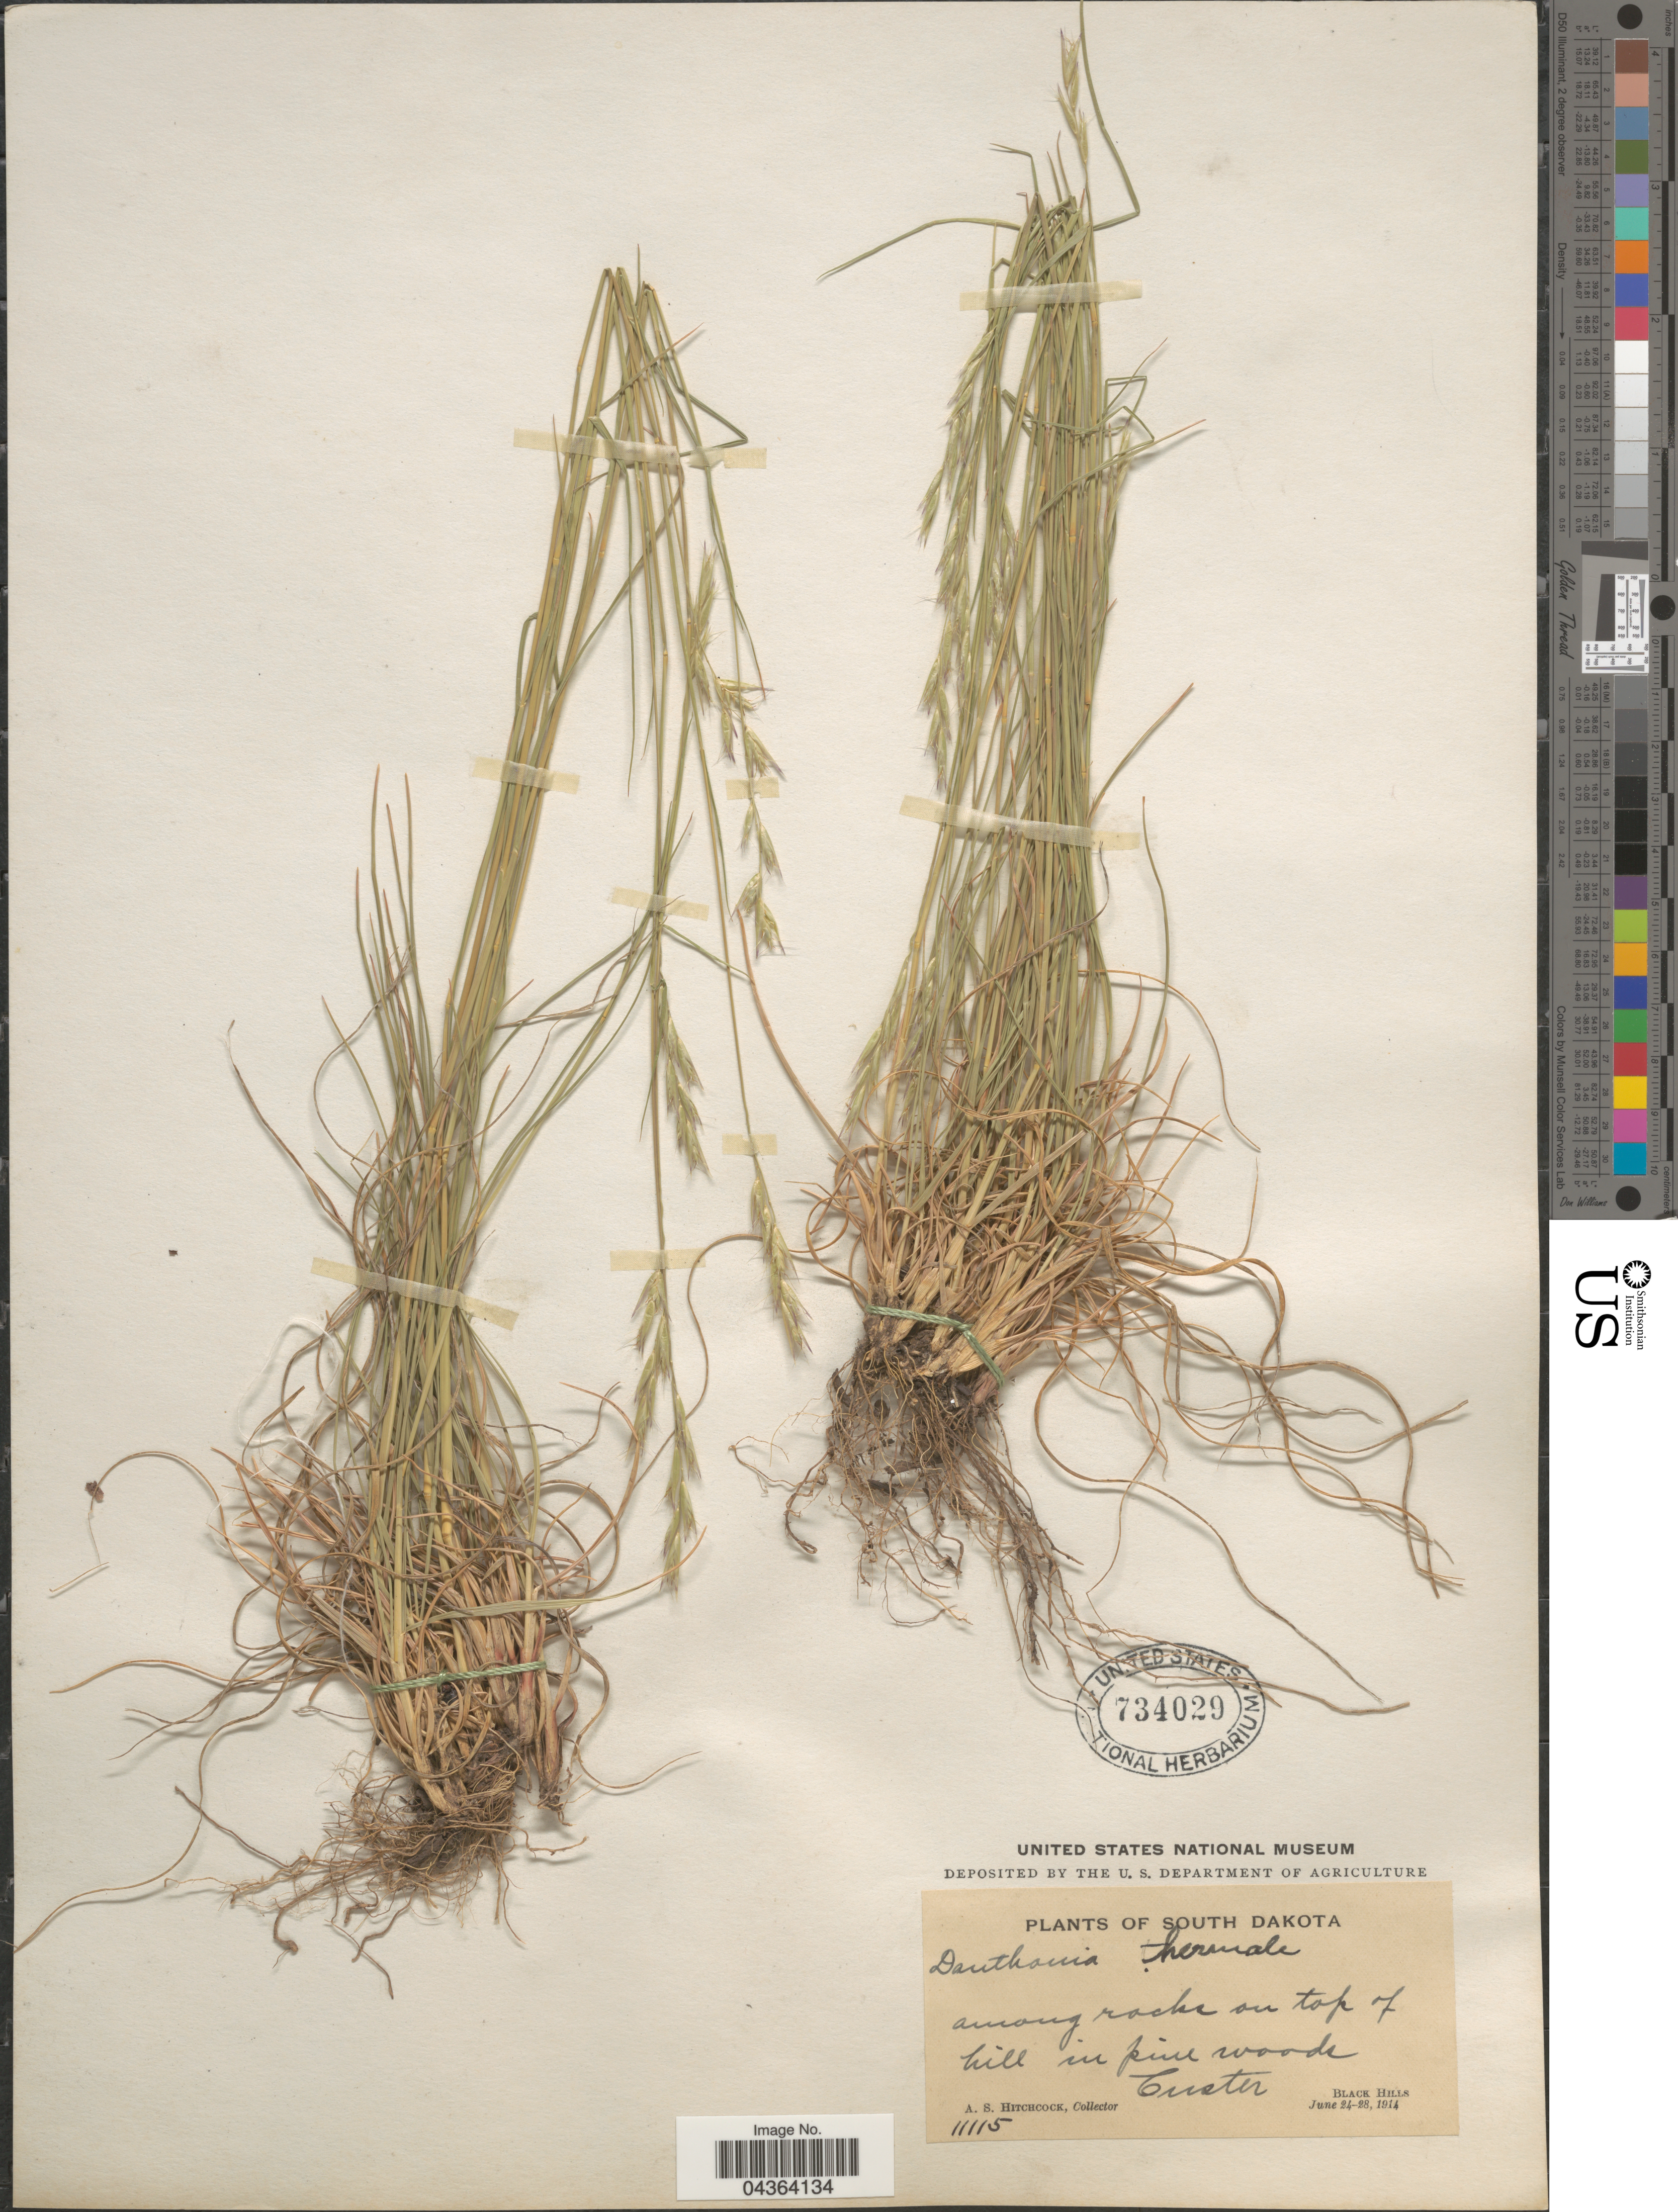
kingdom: Plantae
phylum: Tracheophyta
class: Liliopsida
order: Poales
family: Poaceae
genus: Danthonia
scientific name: Danthonia spicata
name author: (L.) P. Beauv. ex Roem. & Schult.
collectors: A. S. Hitchcock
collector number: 11115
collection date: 1914-06-24/1914-06-28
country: United States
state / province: South Dakota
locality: Among rocks on top of hill in pine woods. Custer. Black Hills.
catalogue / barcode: US 734029